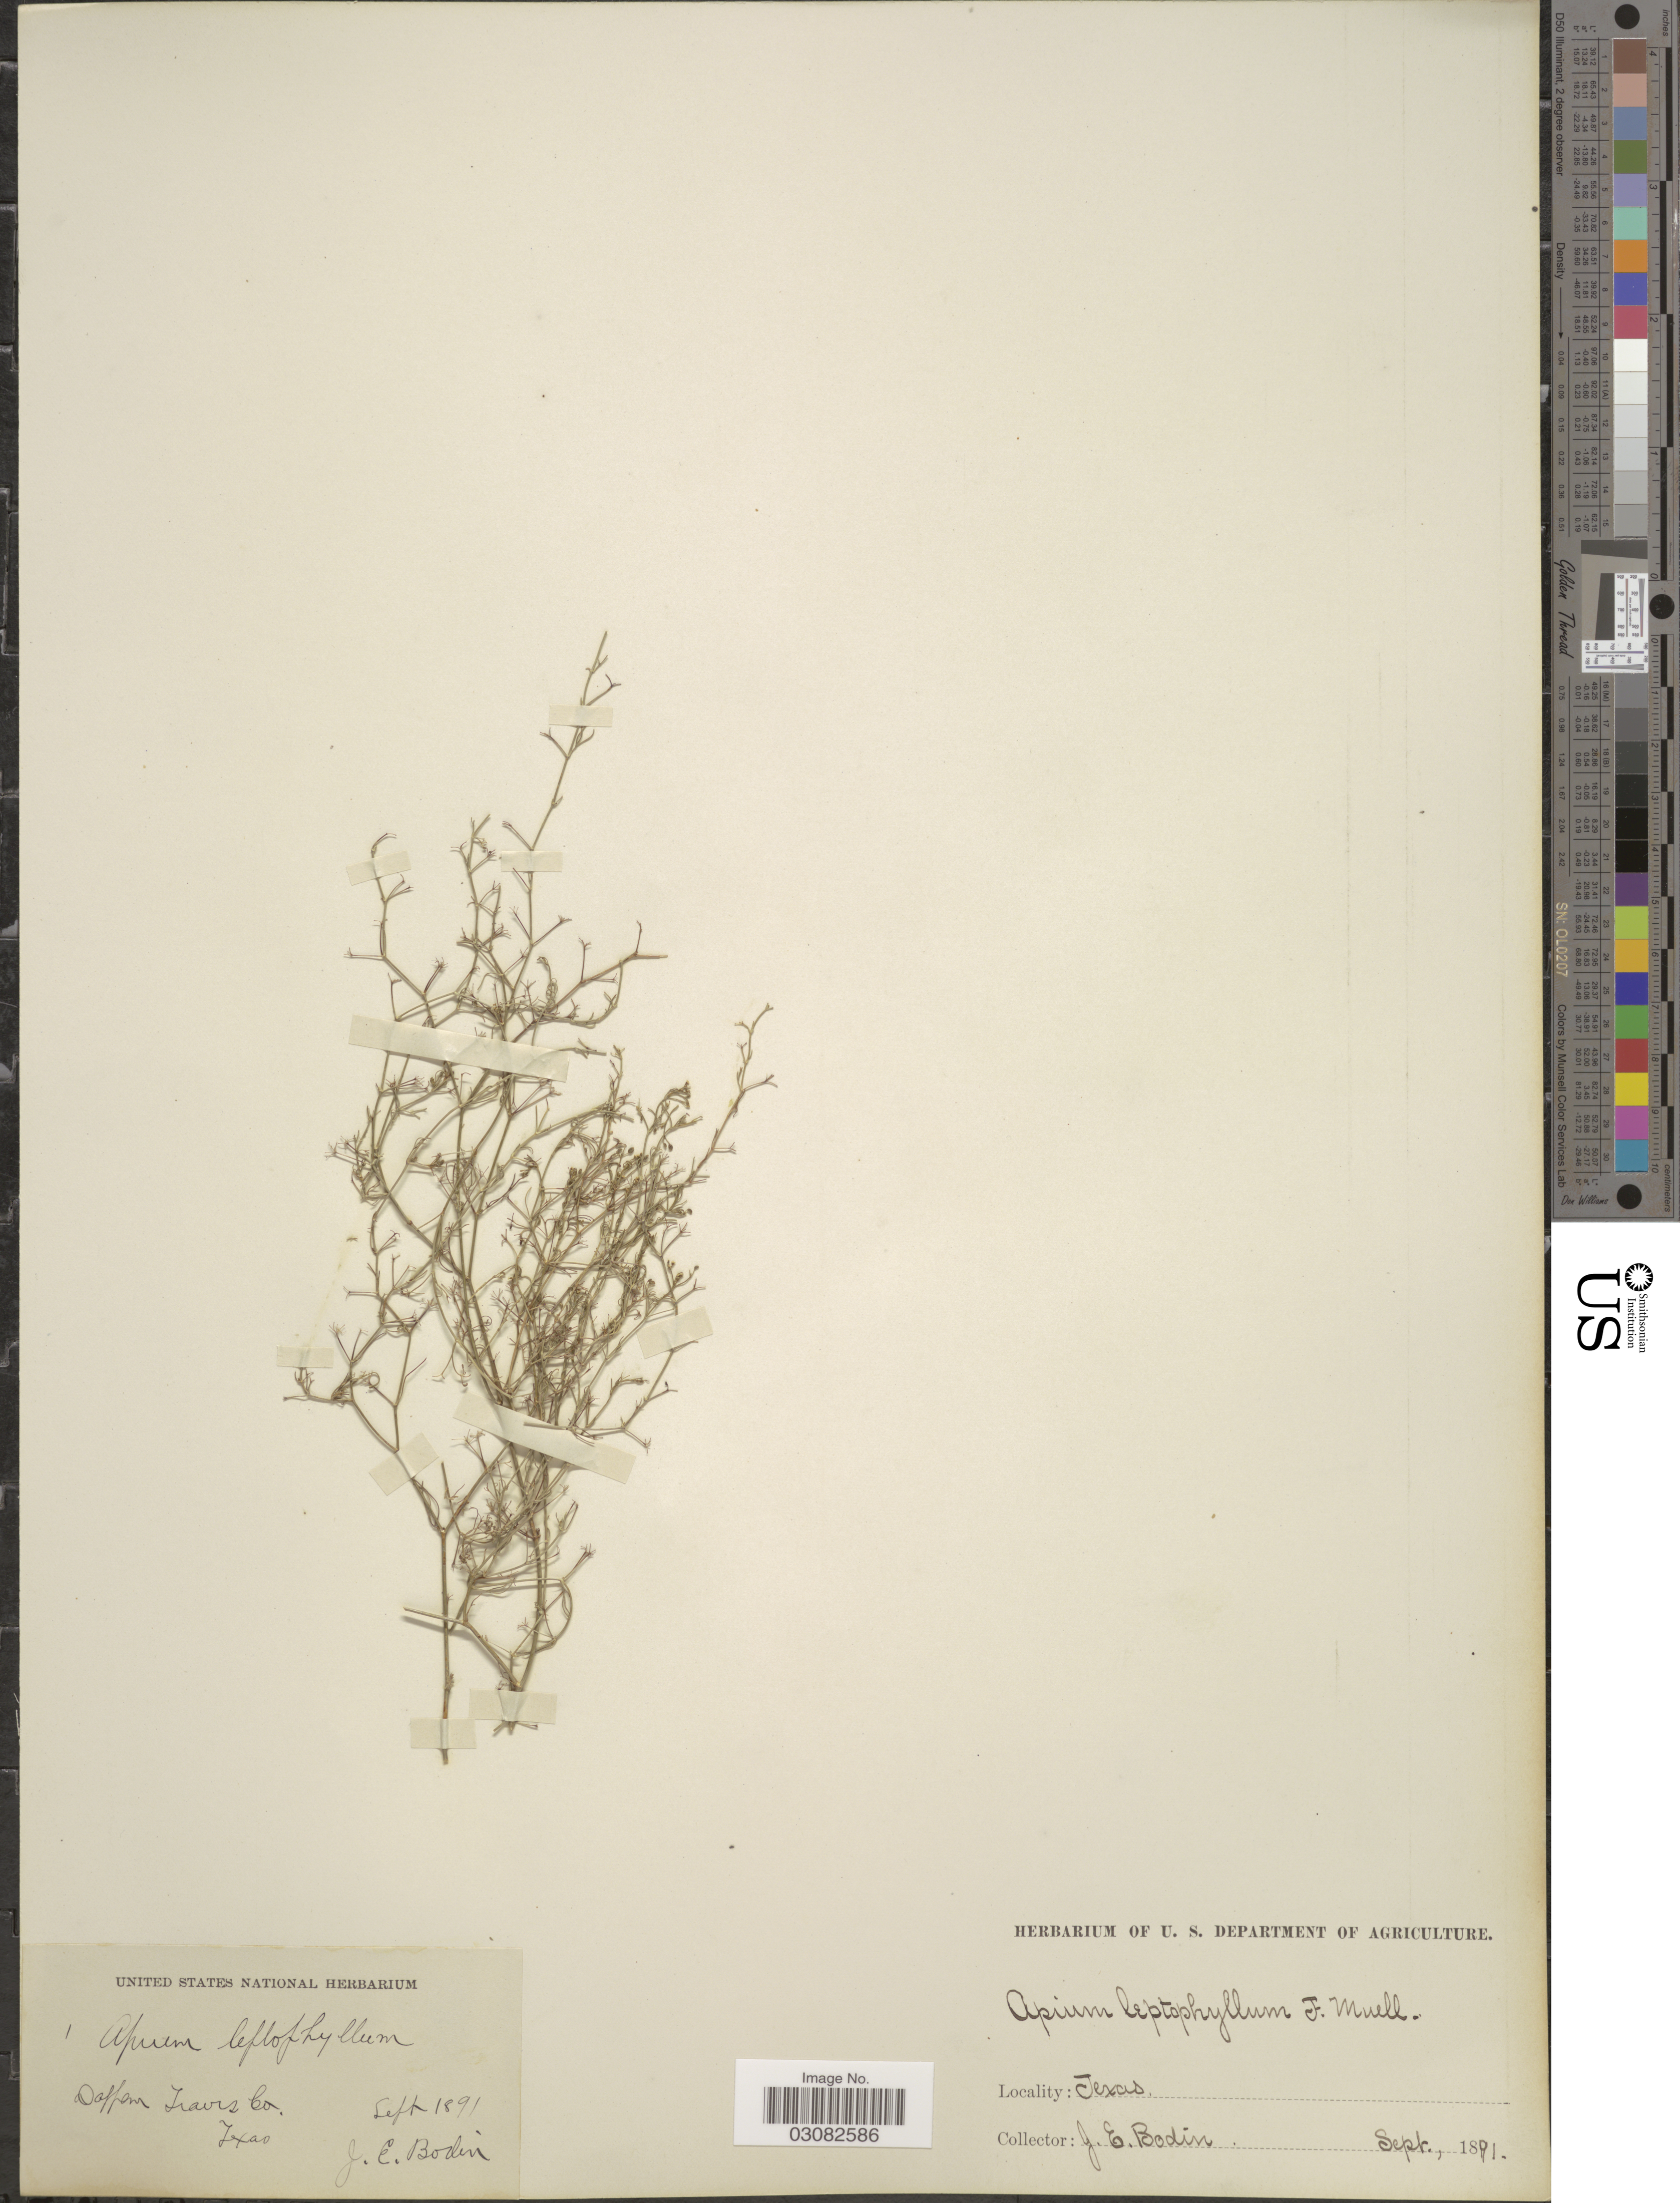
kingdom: Plantae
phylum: Tracheophyta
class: Magnoliopsida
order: Apiales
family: Apiaceae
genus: Apium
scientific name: Apium ammi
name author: (Jacq.) Urb.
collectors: J. E. Bodin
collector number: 1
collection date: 1891-09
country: United States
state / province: Texas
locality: Daffan Travis Co.